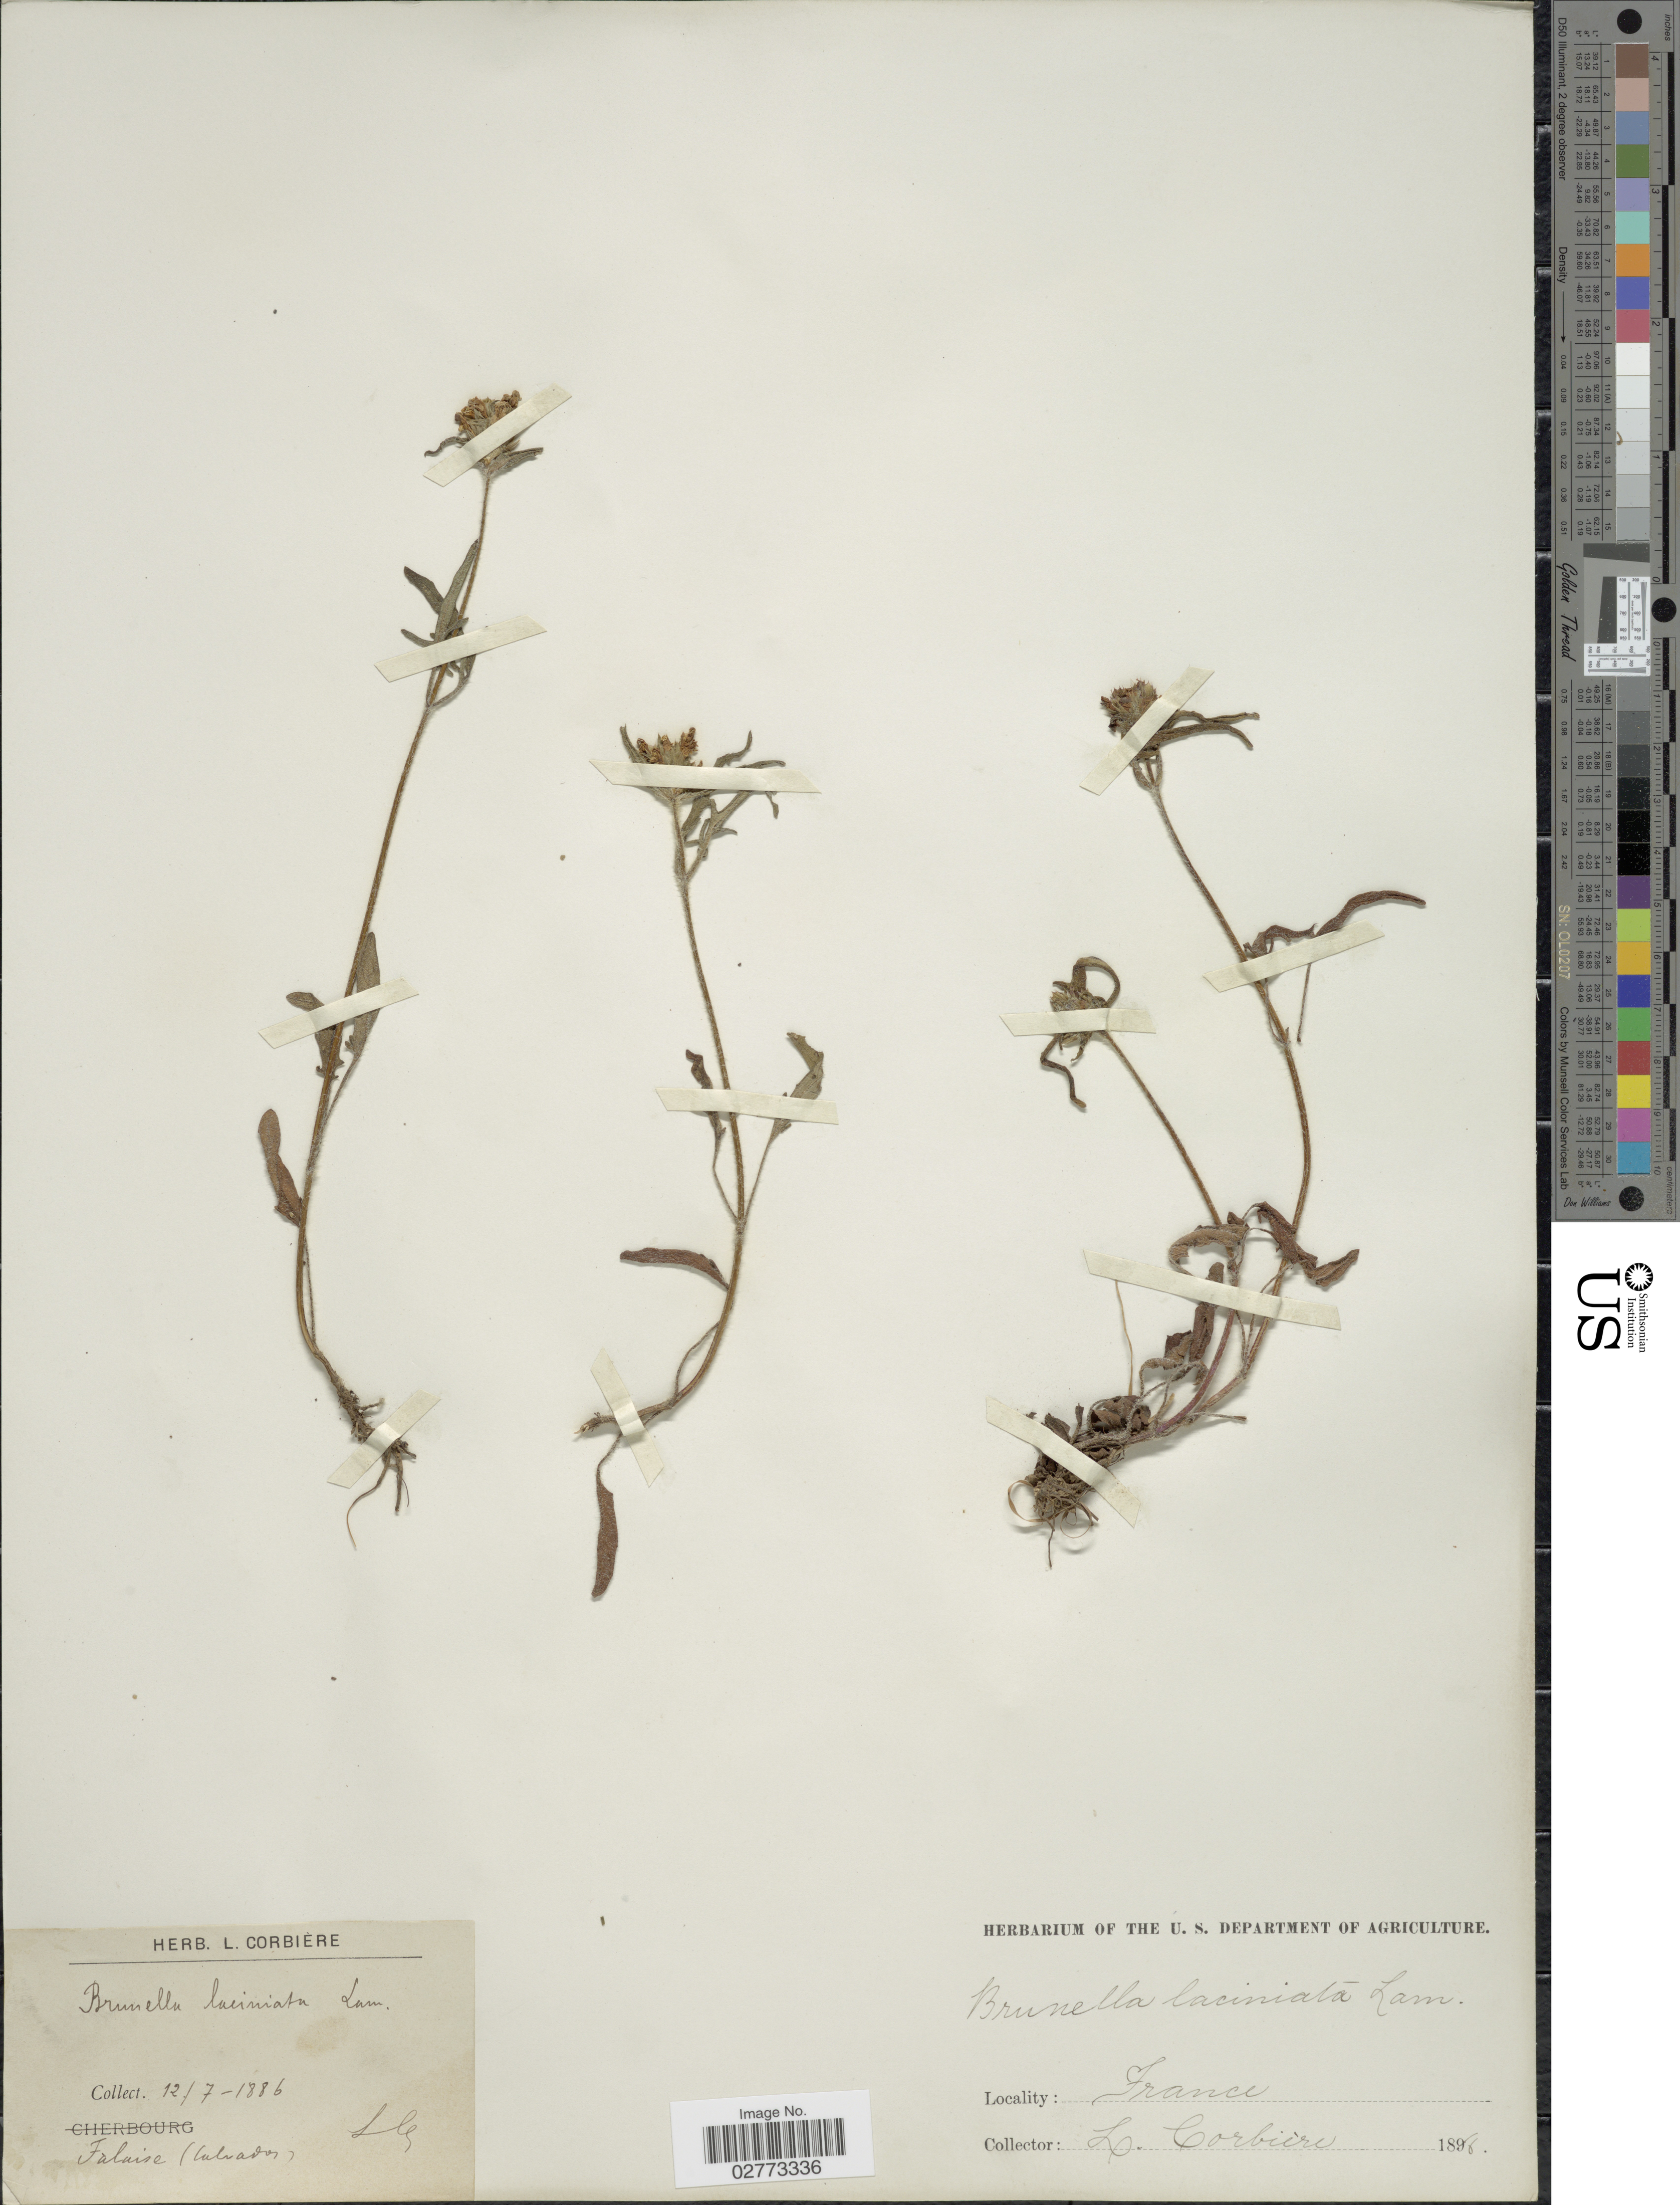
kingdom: Plantae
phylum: Tracheophyta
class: Magnoliopsida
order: Lamiales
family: Lamiaceae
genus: Prunella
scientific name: Prunella laciniata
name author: (L.) L.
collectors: L. Corbière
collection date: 1886-07-12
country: France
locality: Falaise (Calvados).